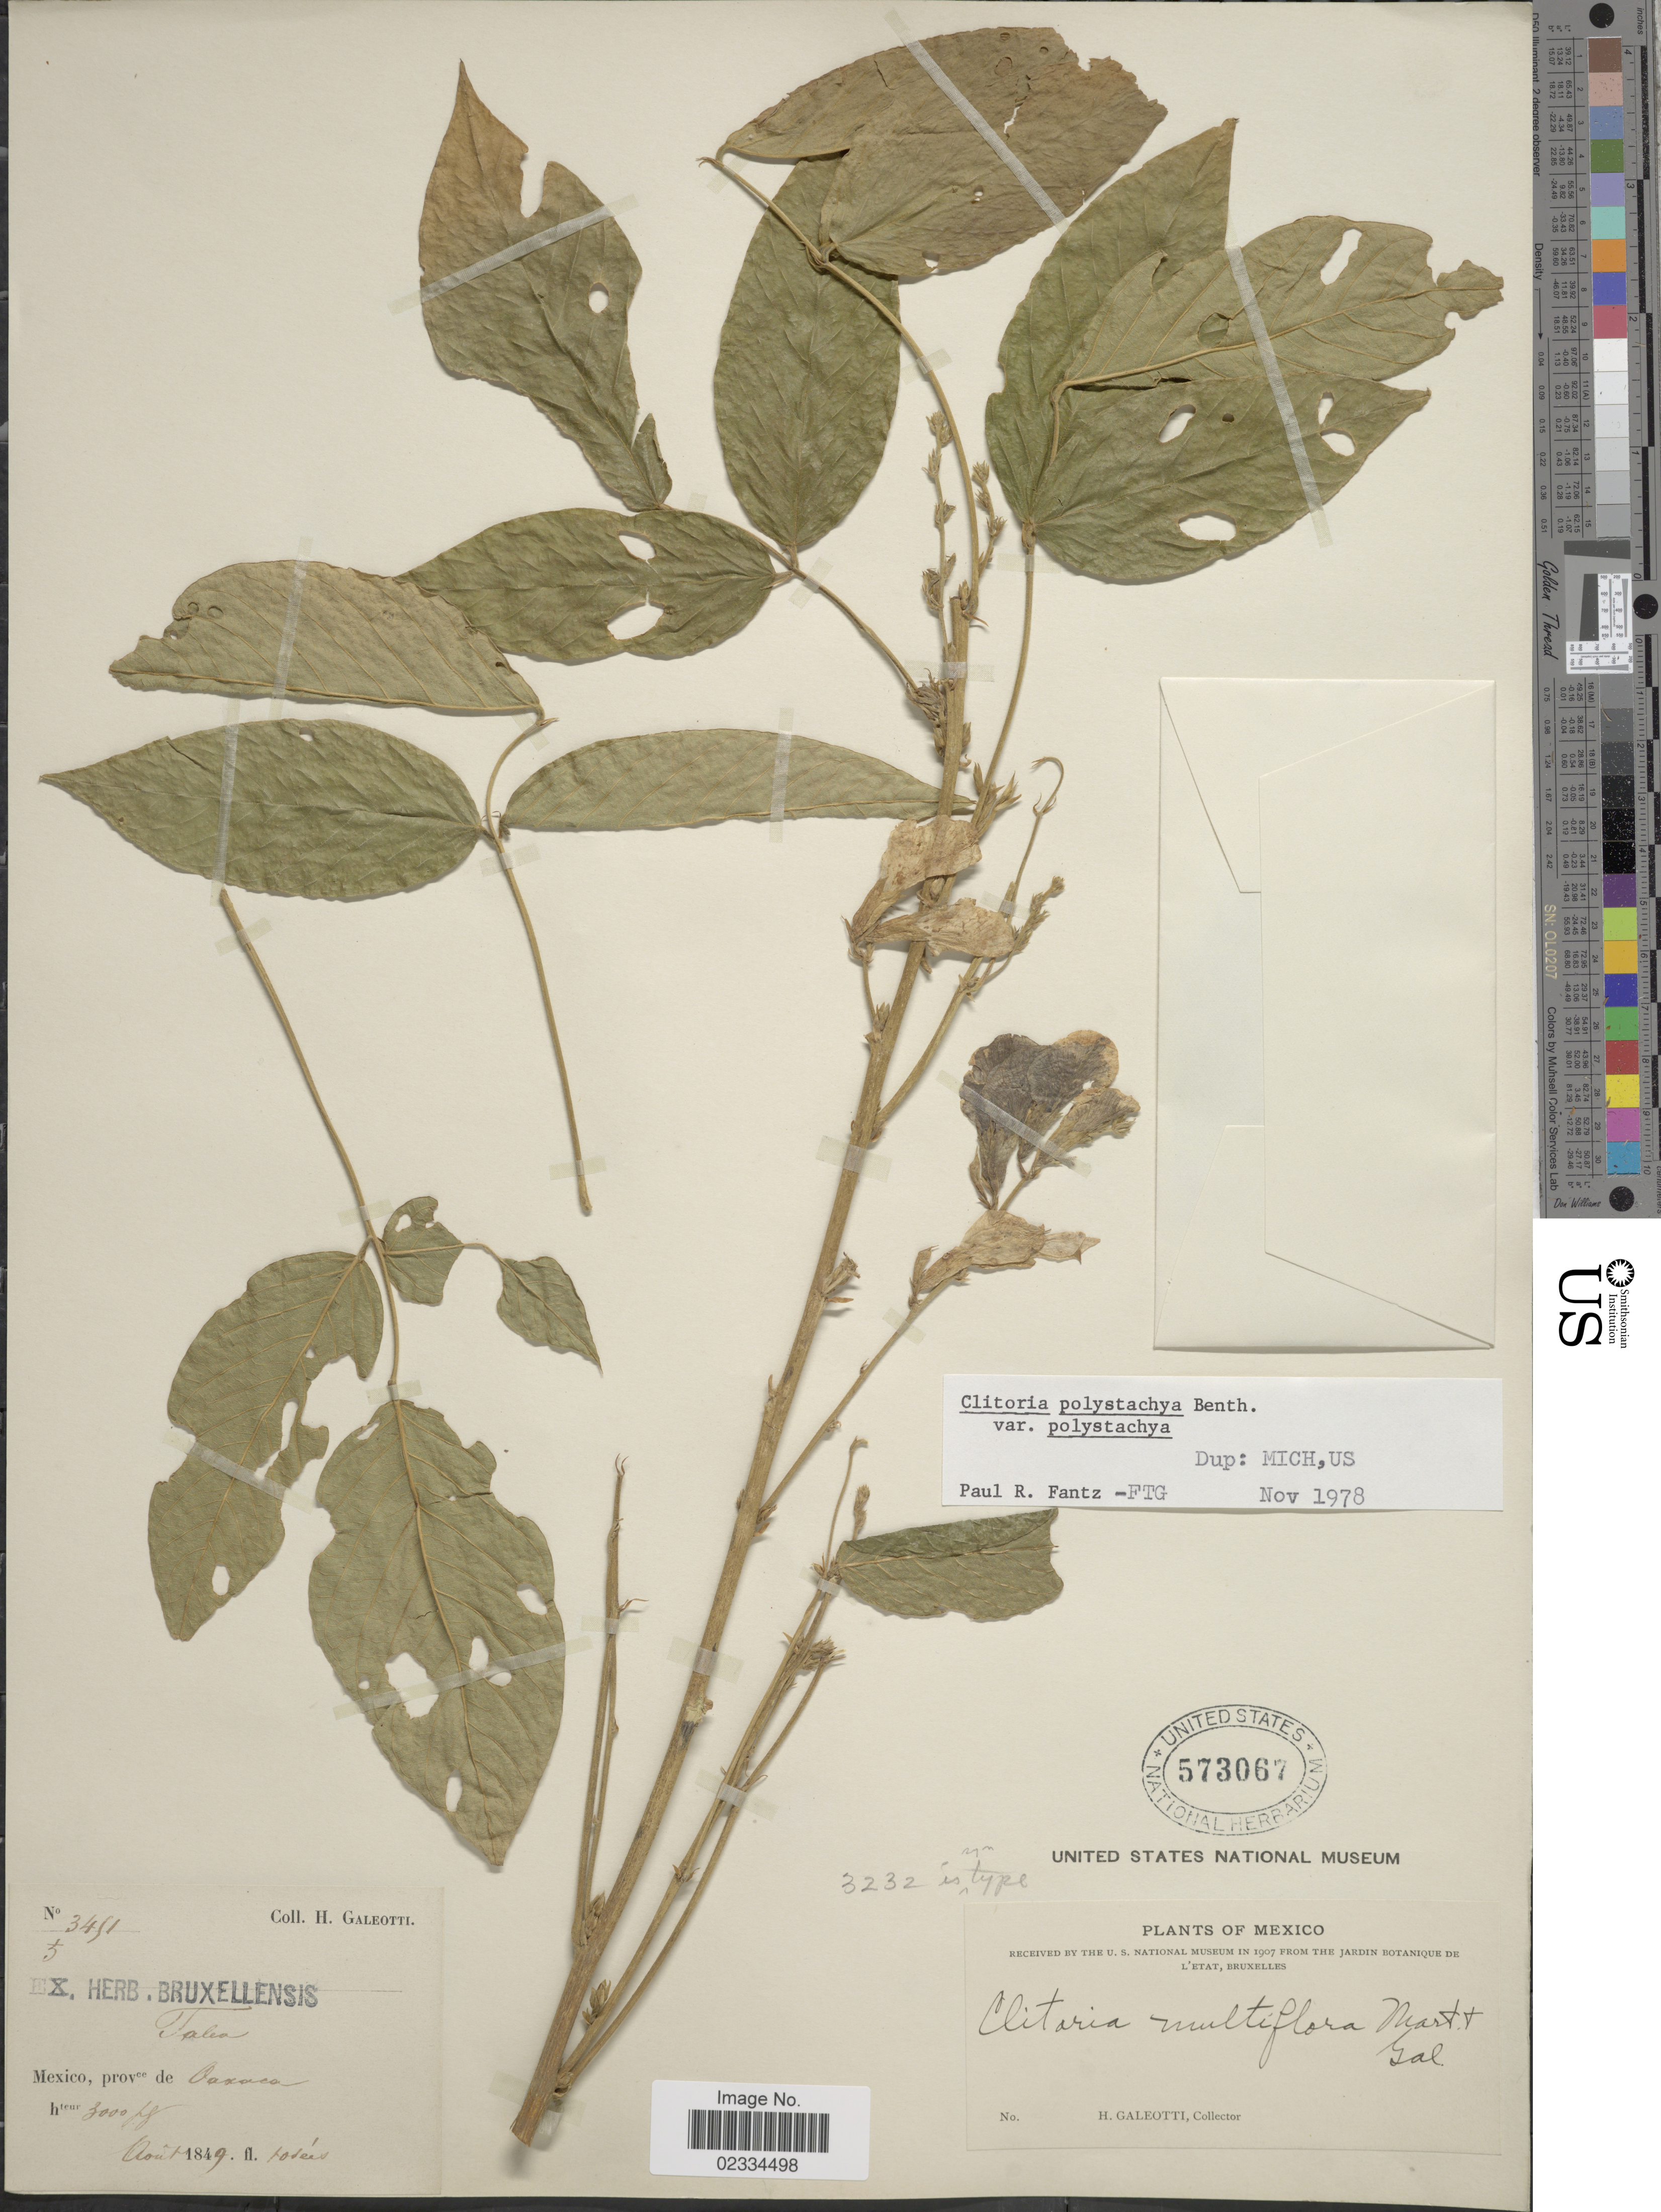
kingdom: Plantae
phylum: Tracheophyta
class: Magnoliopsida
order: Fabales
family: Fabaceae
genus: Clitoria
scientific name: Clitoria polystachya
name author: Benth.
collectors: H. G. Galeotti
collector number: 53491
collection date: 1849-08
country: Mexico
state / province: Oaxaca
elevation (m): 914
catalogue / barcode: US 573067